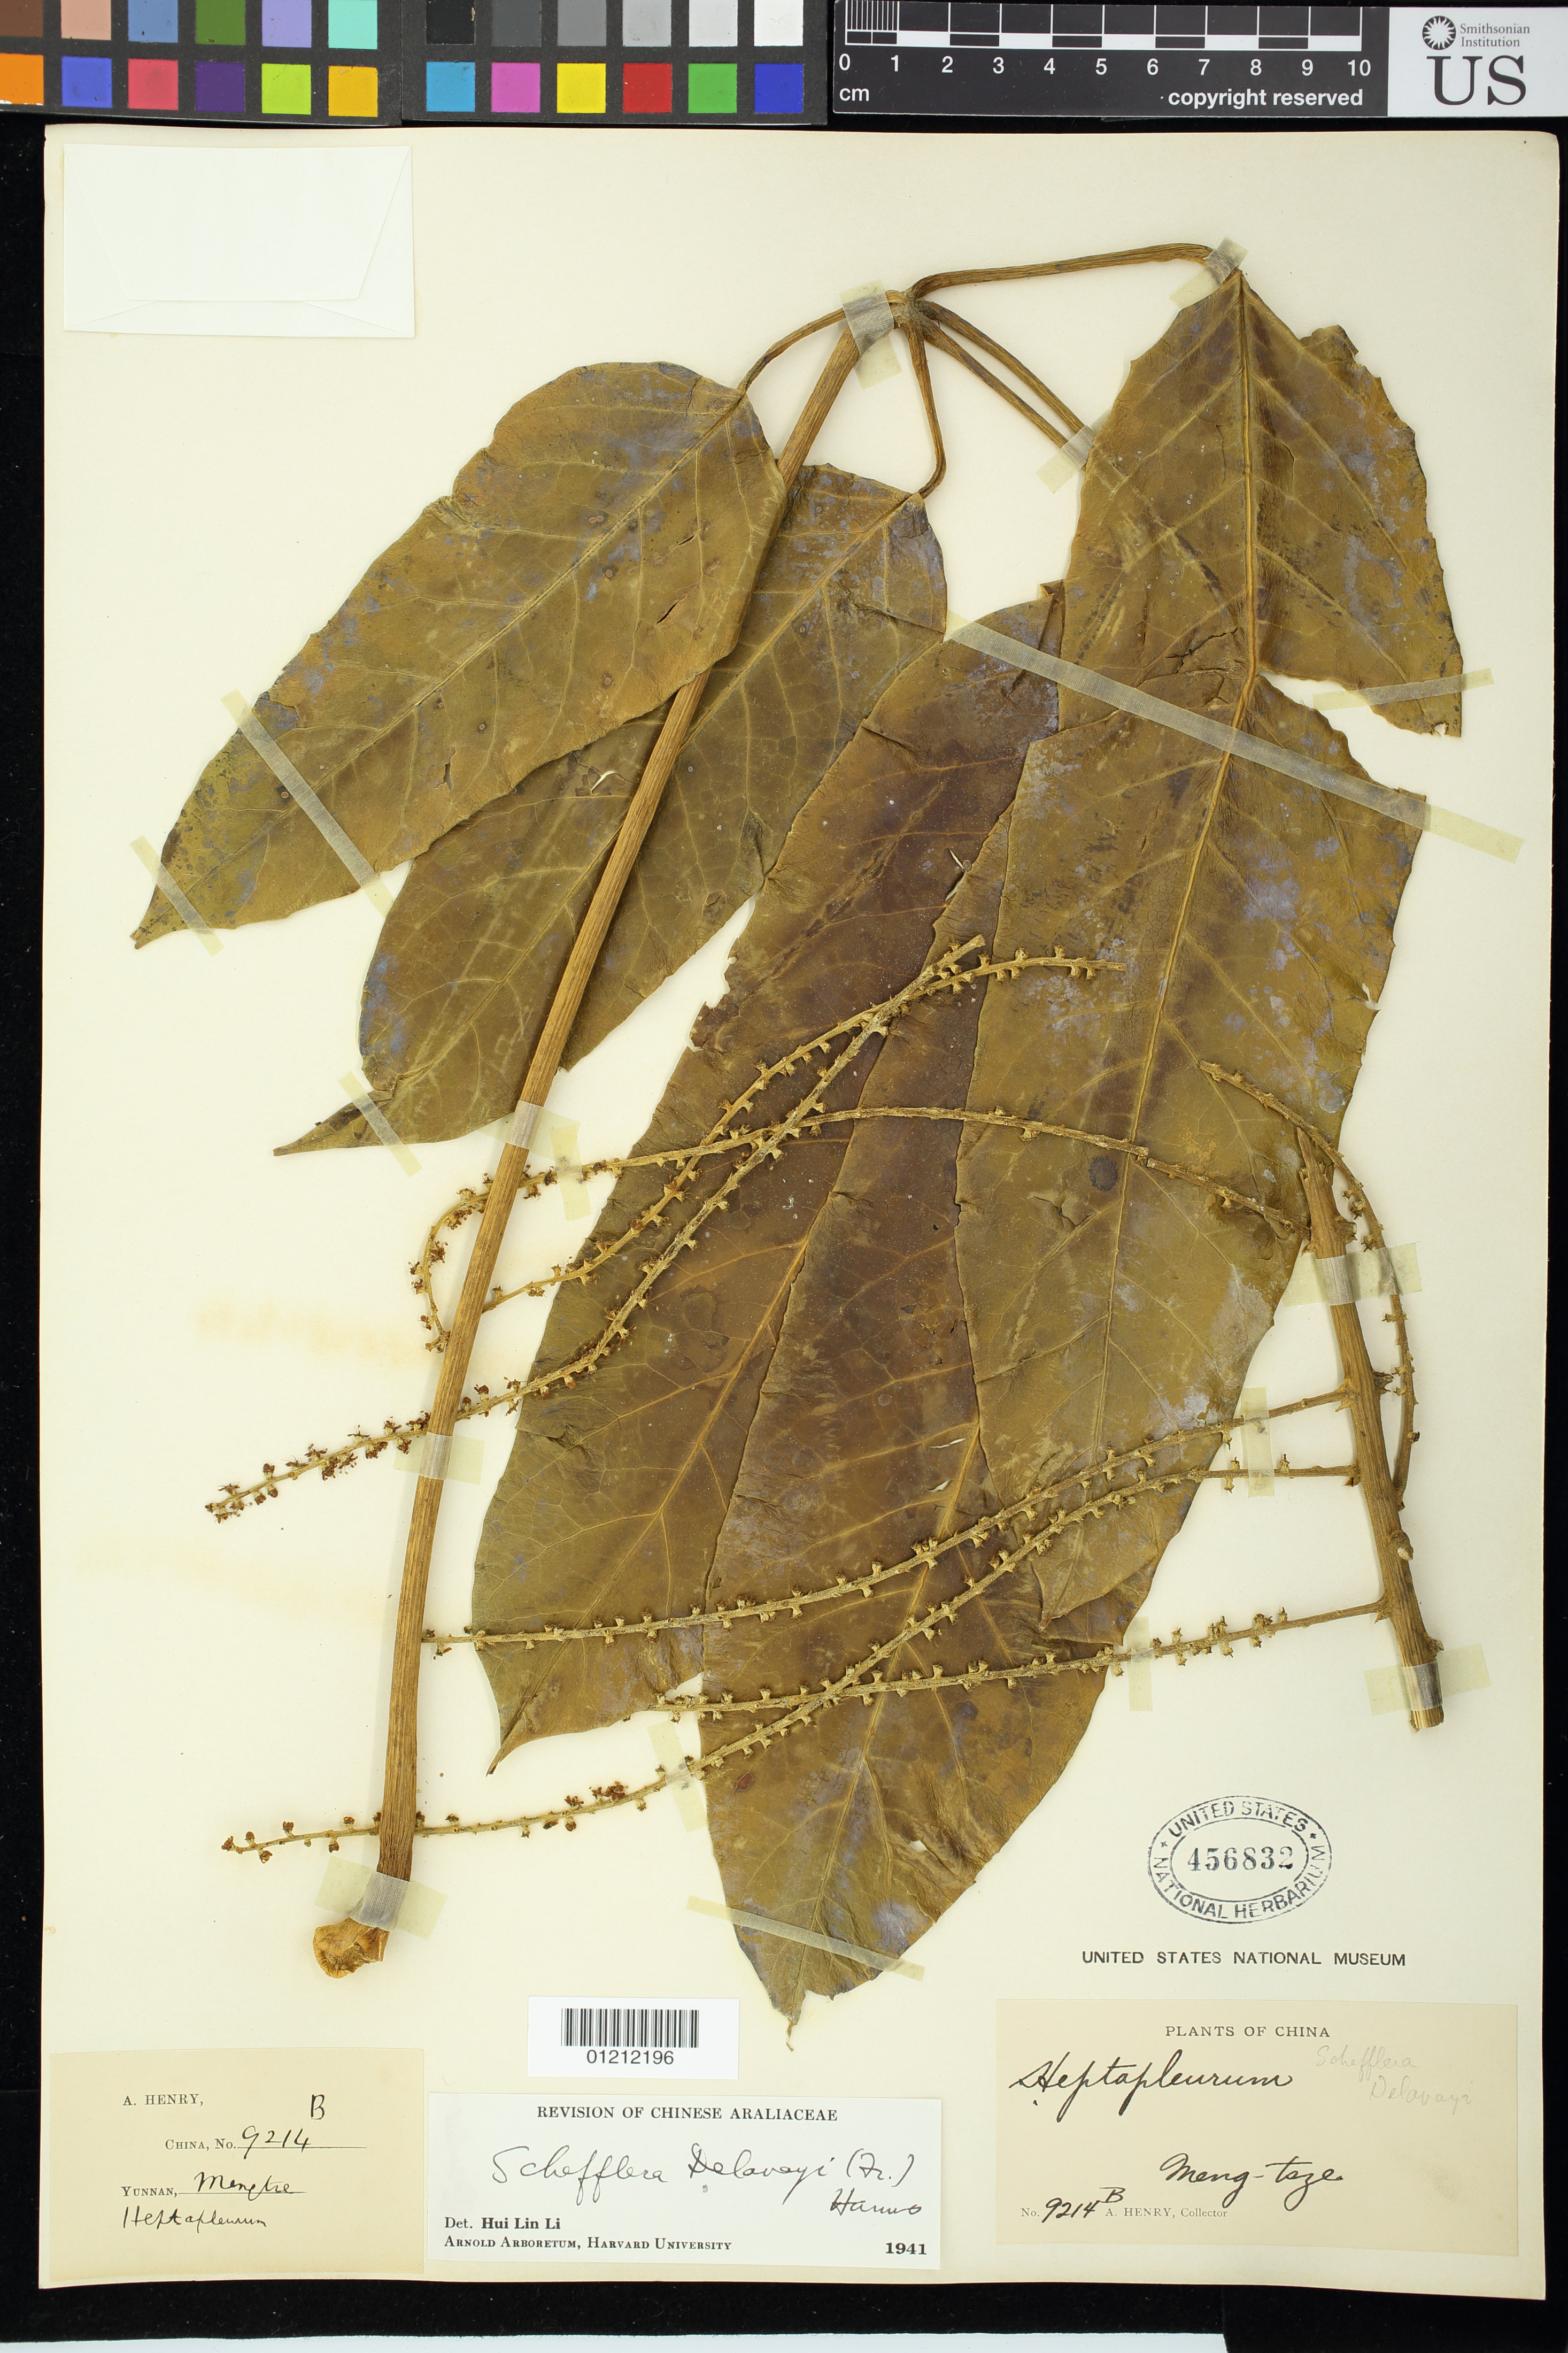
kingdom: Plantae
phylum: Tracheophyta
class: Magnoliopsida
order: Apiales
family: Araliaceae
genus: Schefflera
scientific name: Schefflera delavayi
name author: (Franch.) Harms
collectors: A. Henry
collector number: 9214 B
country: China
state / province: Yunnan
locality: Meng-tsze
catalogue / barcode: US 456832